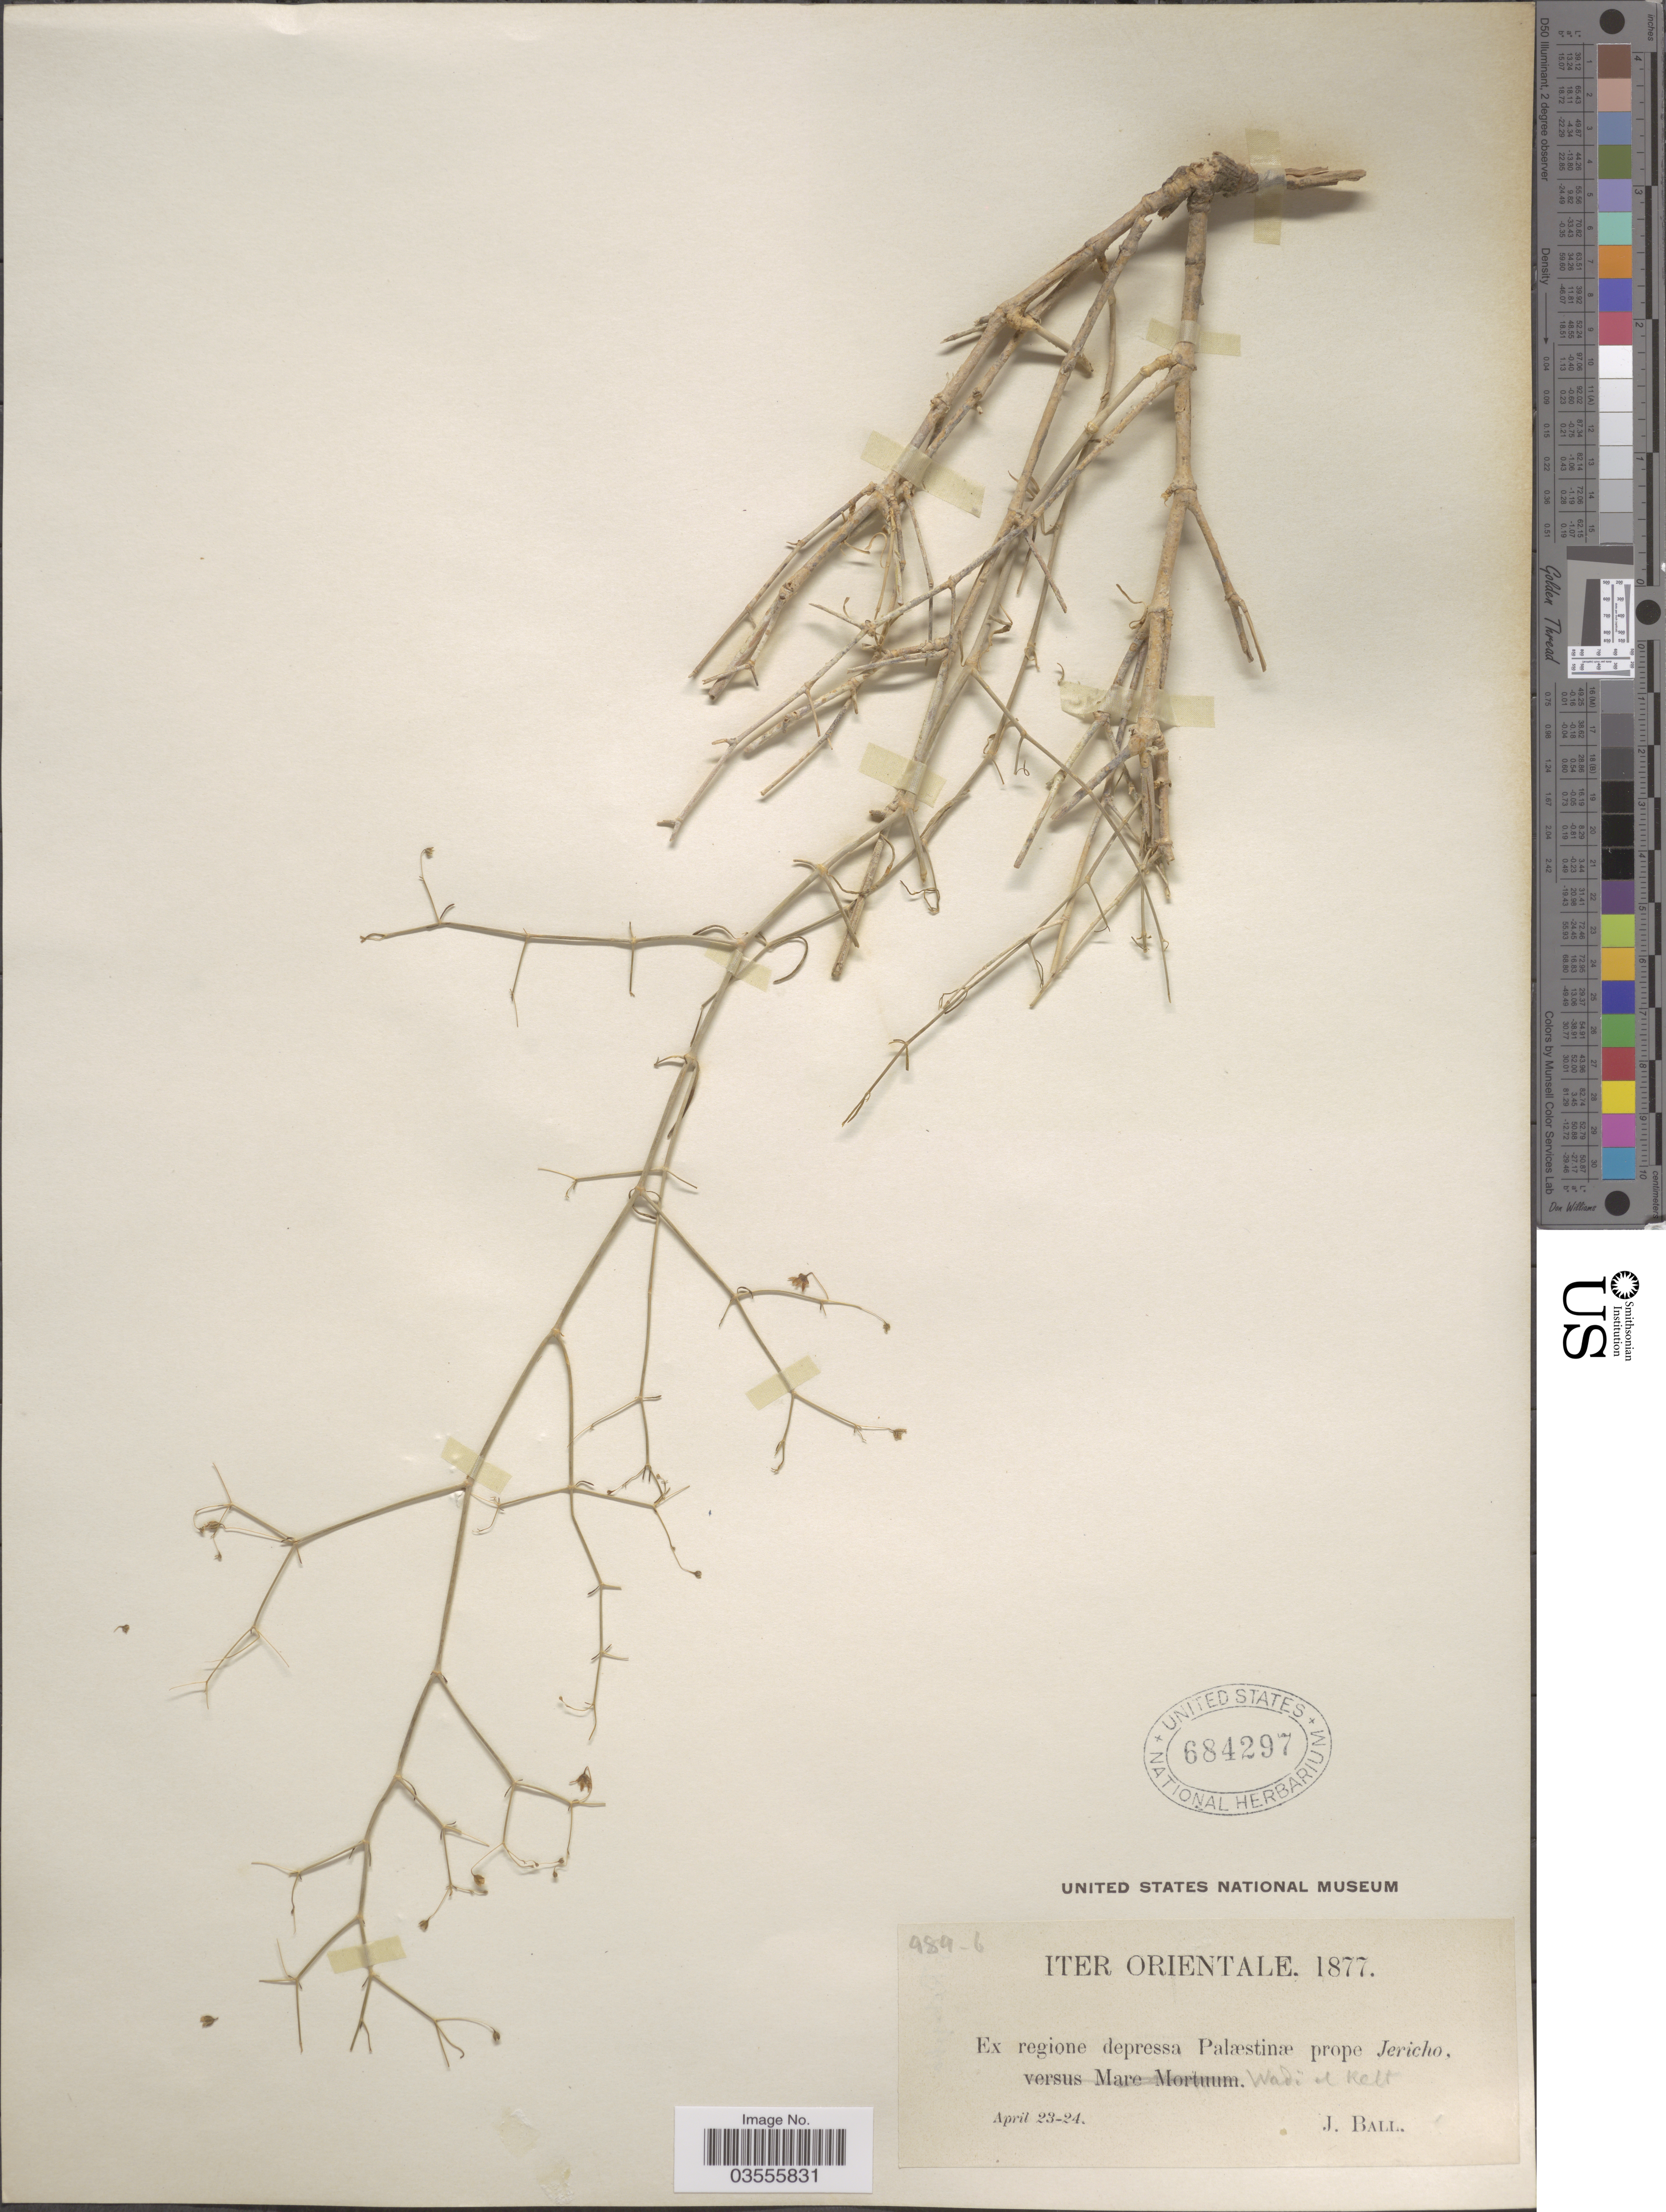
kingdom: Plantae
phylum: Tracheophyta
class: Magnoliopsida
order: Caryophyllales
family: Caryophyllaceae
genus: Acanthophyllum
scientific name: Acanthophyllum gypsophiloides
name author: Regel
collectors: J. Ball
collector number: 489-6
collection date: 1877-04-23/1877-04-24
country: Israel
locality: Iter Orientale. Ex regione depressa Palæstinæ prope Jericho, Wadi el Kelt. [Qelt]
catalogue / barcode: US 684297